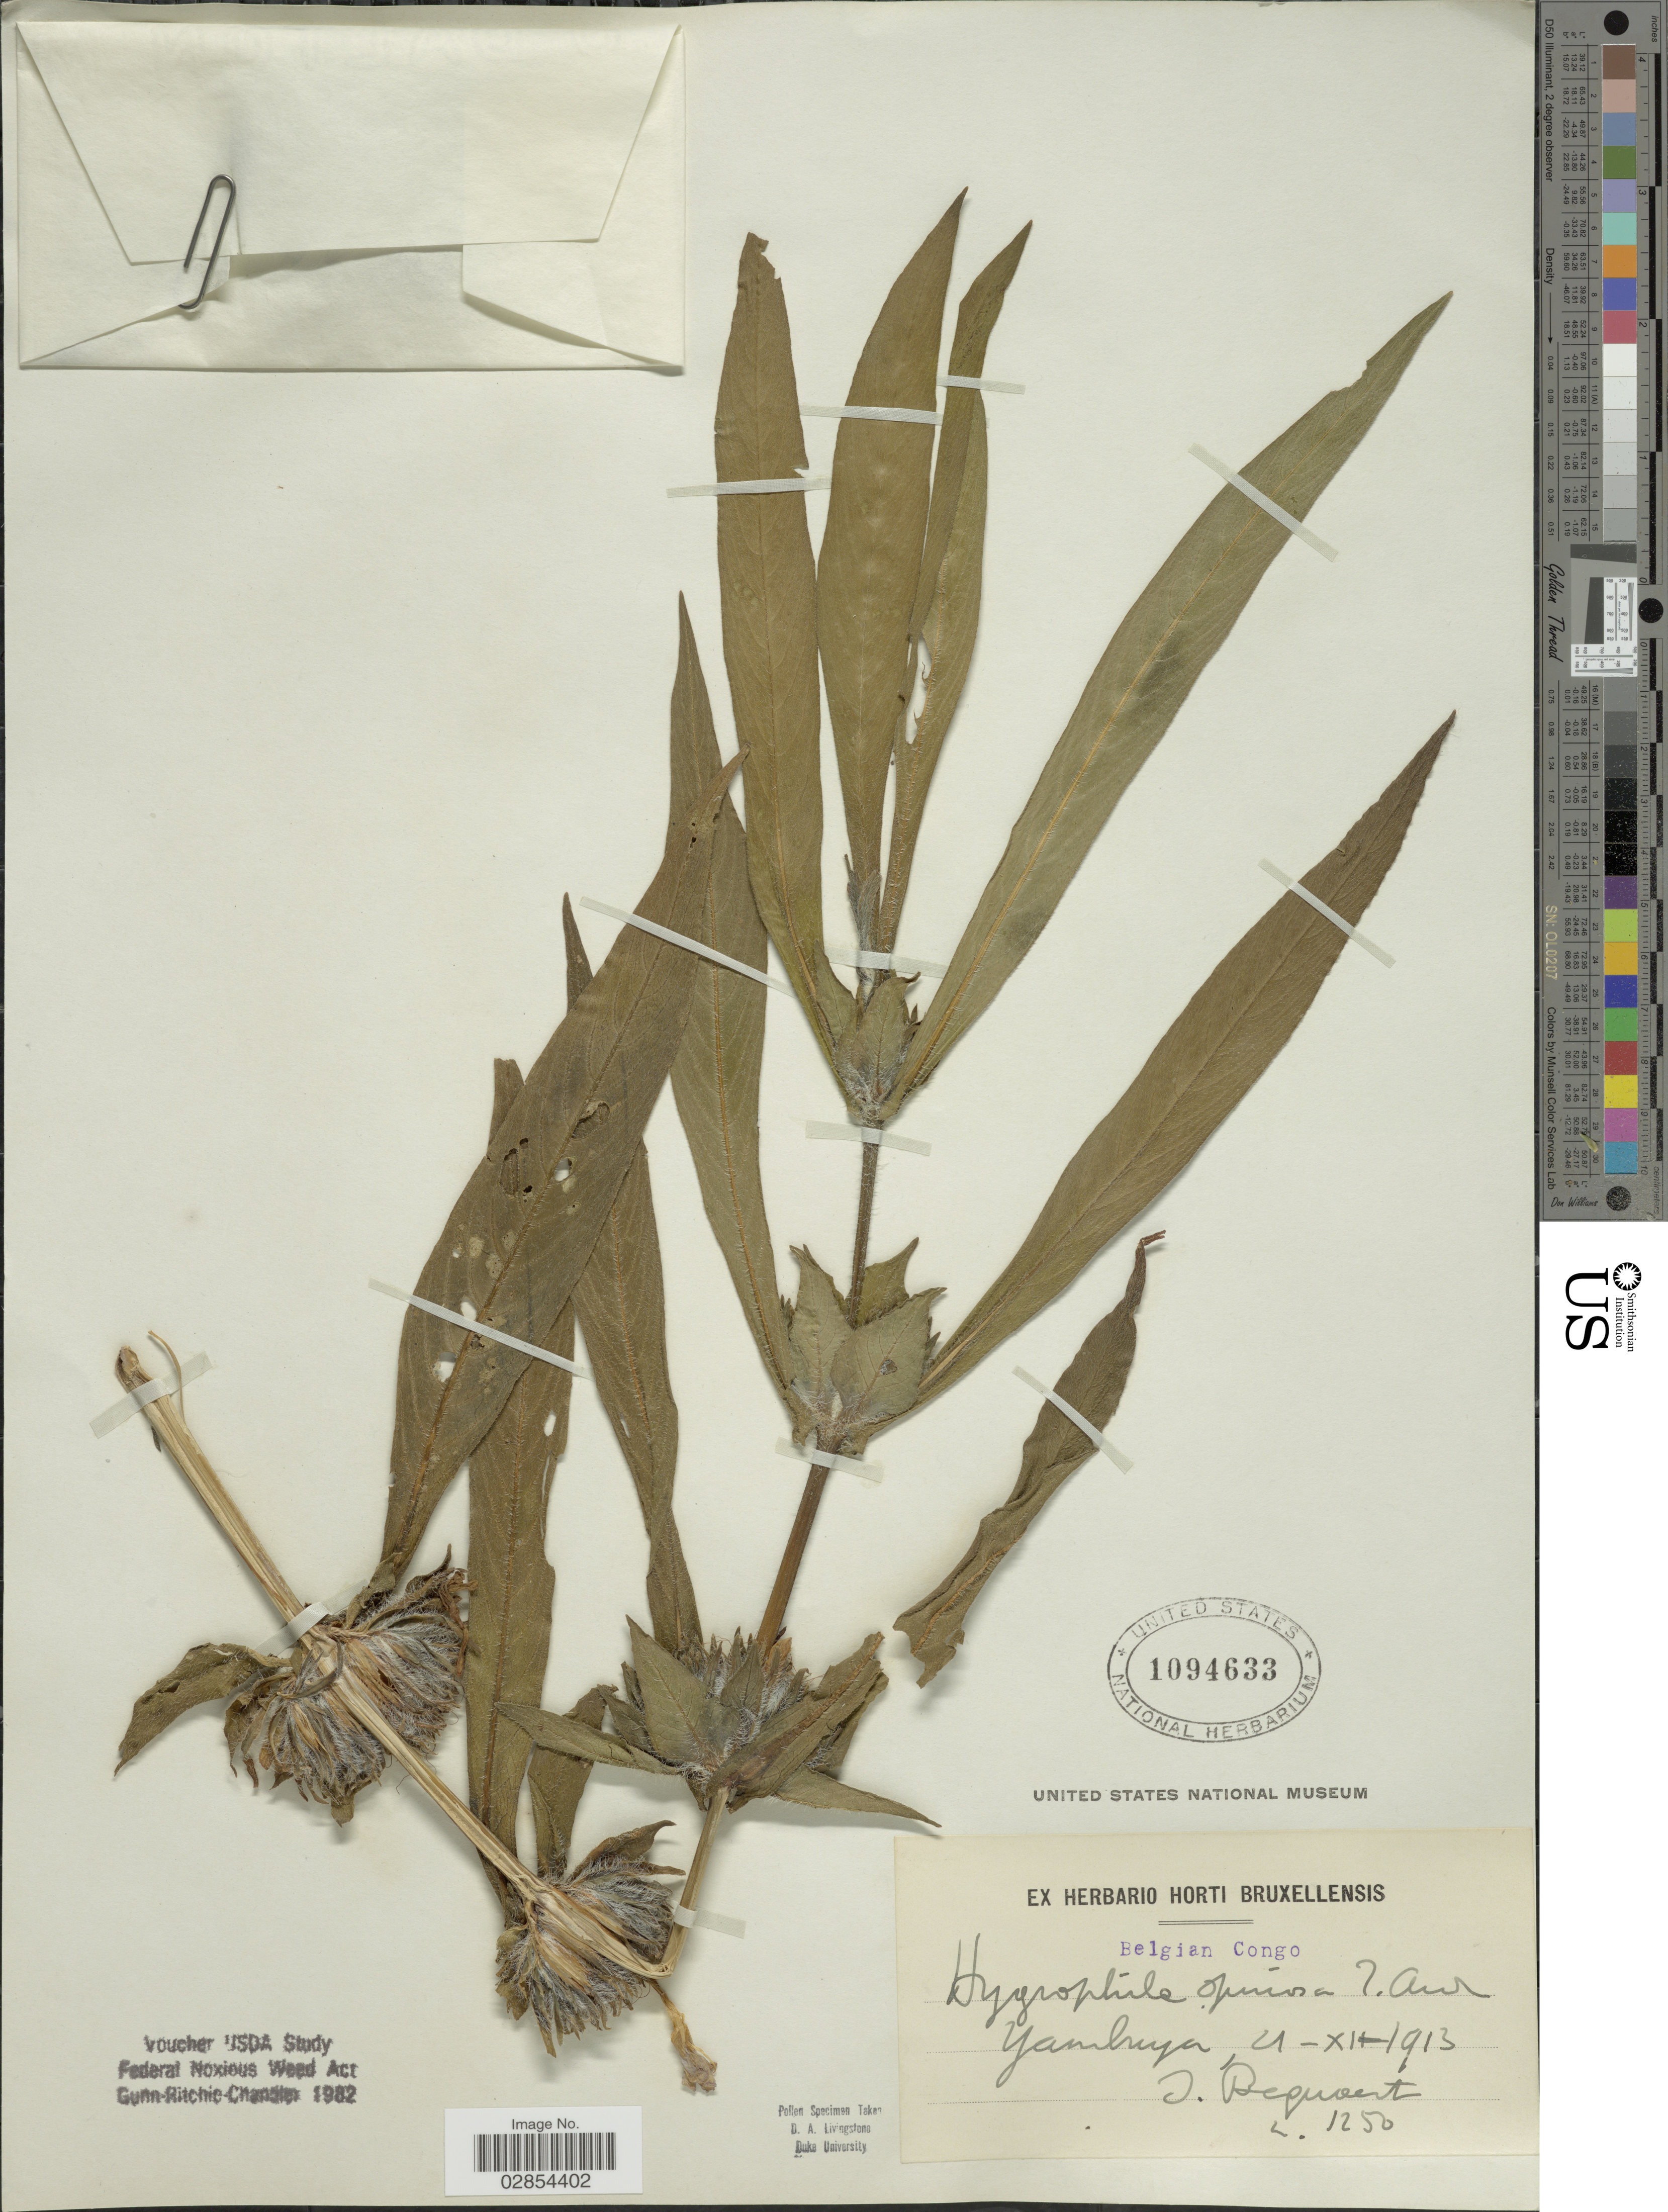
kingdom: Plantae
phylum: Tracheophyta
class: Magnoliopsida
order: Lamiales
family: Acanthaceae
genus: Hygrophila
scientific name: Hygrophila spinosa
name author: T. Anderson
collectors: J. Bequaert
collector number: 1250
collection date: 1913-12-04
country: Congo, Democratic Republic of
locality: Belgian Congo. Yamluya.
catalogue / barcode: US 1094633